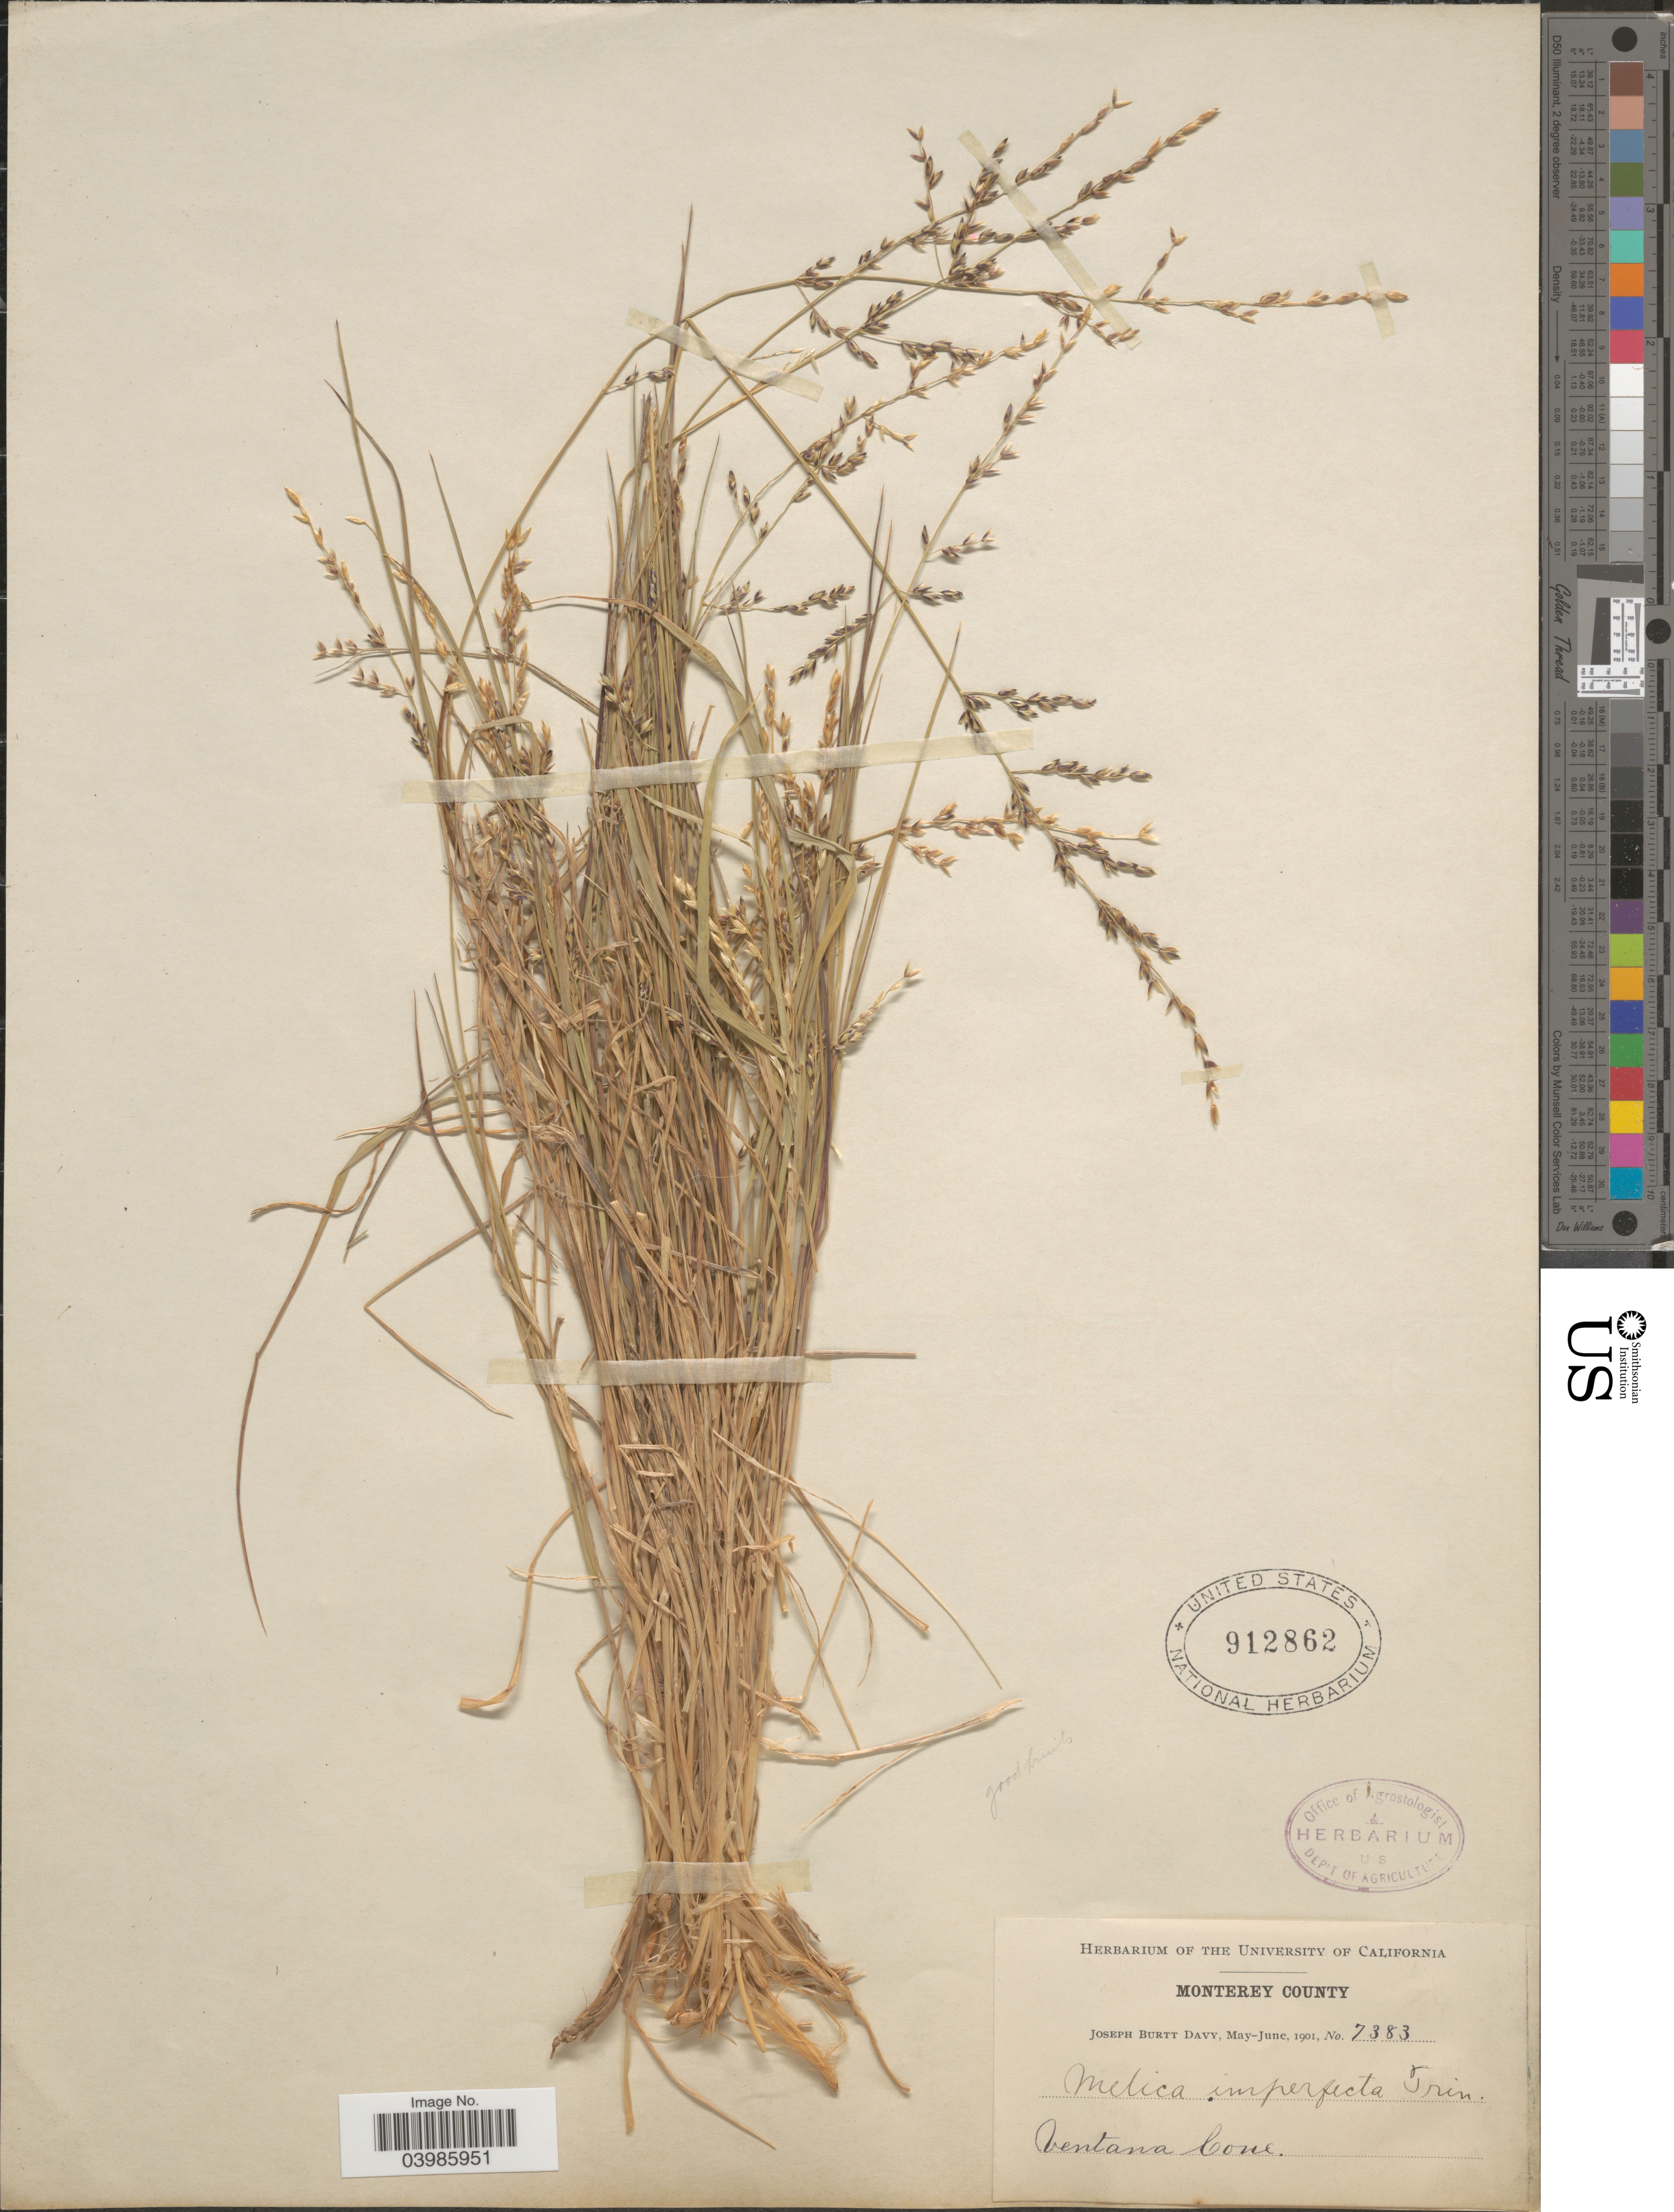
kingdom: Plantae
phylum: Tracheophyta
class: Liliopsida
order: Poales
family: Poaceae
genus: Melica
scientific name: Melica imperfecta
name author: Trin.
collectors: J. Burtt Davy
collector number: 7383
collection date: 1901-05/1901-06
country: United States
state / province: California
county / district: Monterey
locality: Monterey County. Ventana Cone.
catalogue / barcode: US 912862